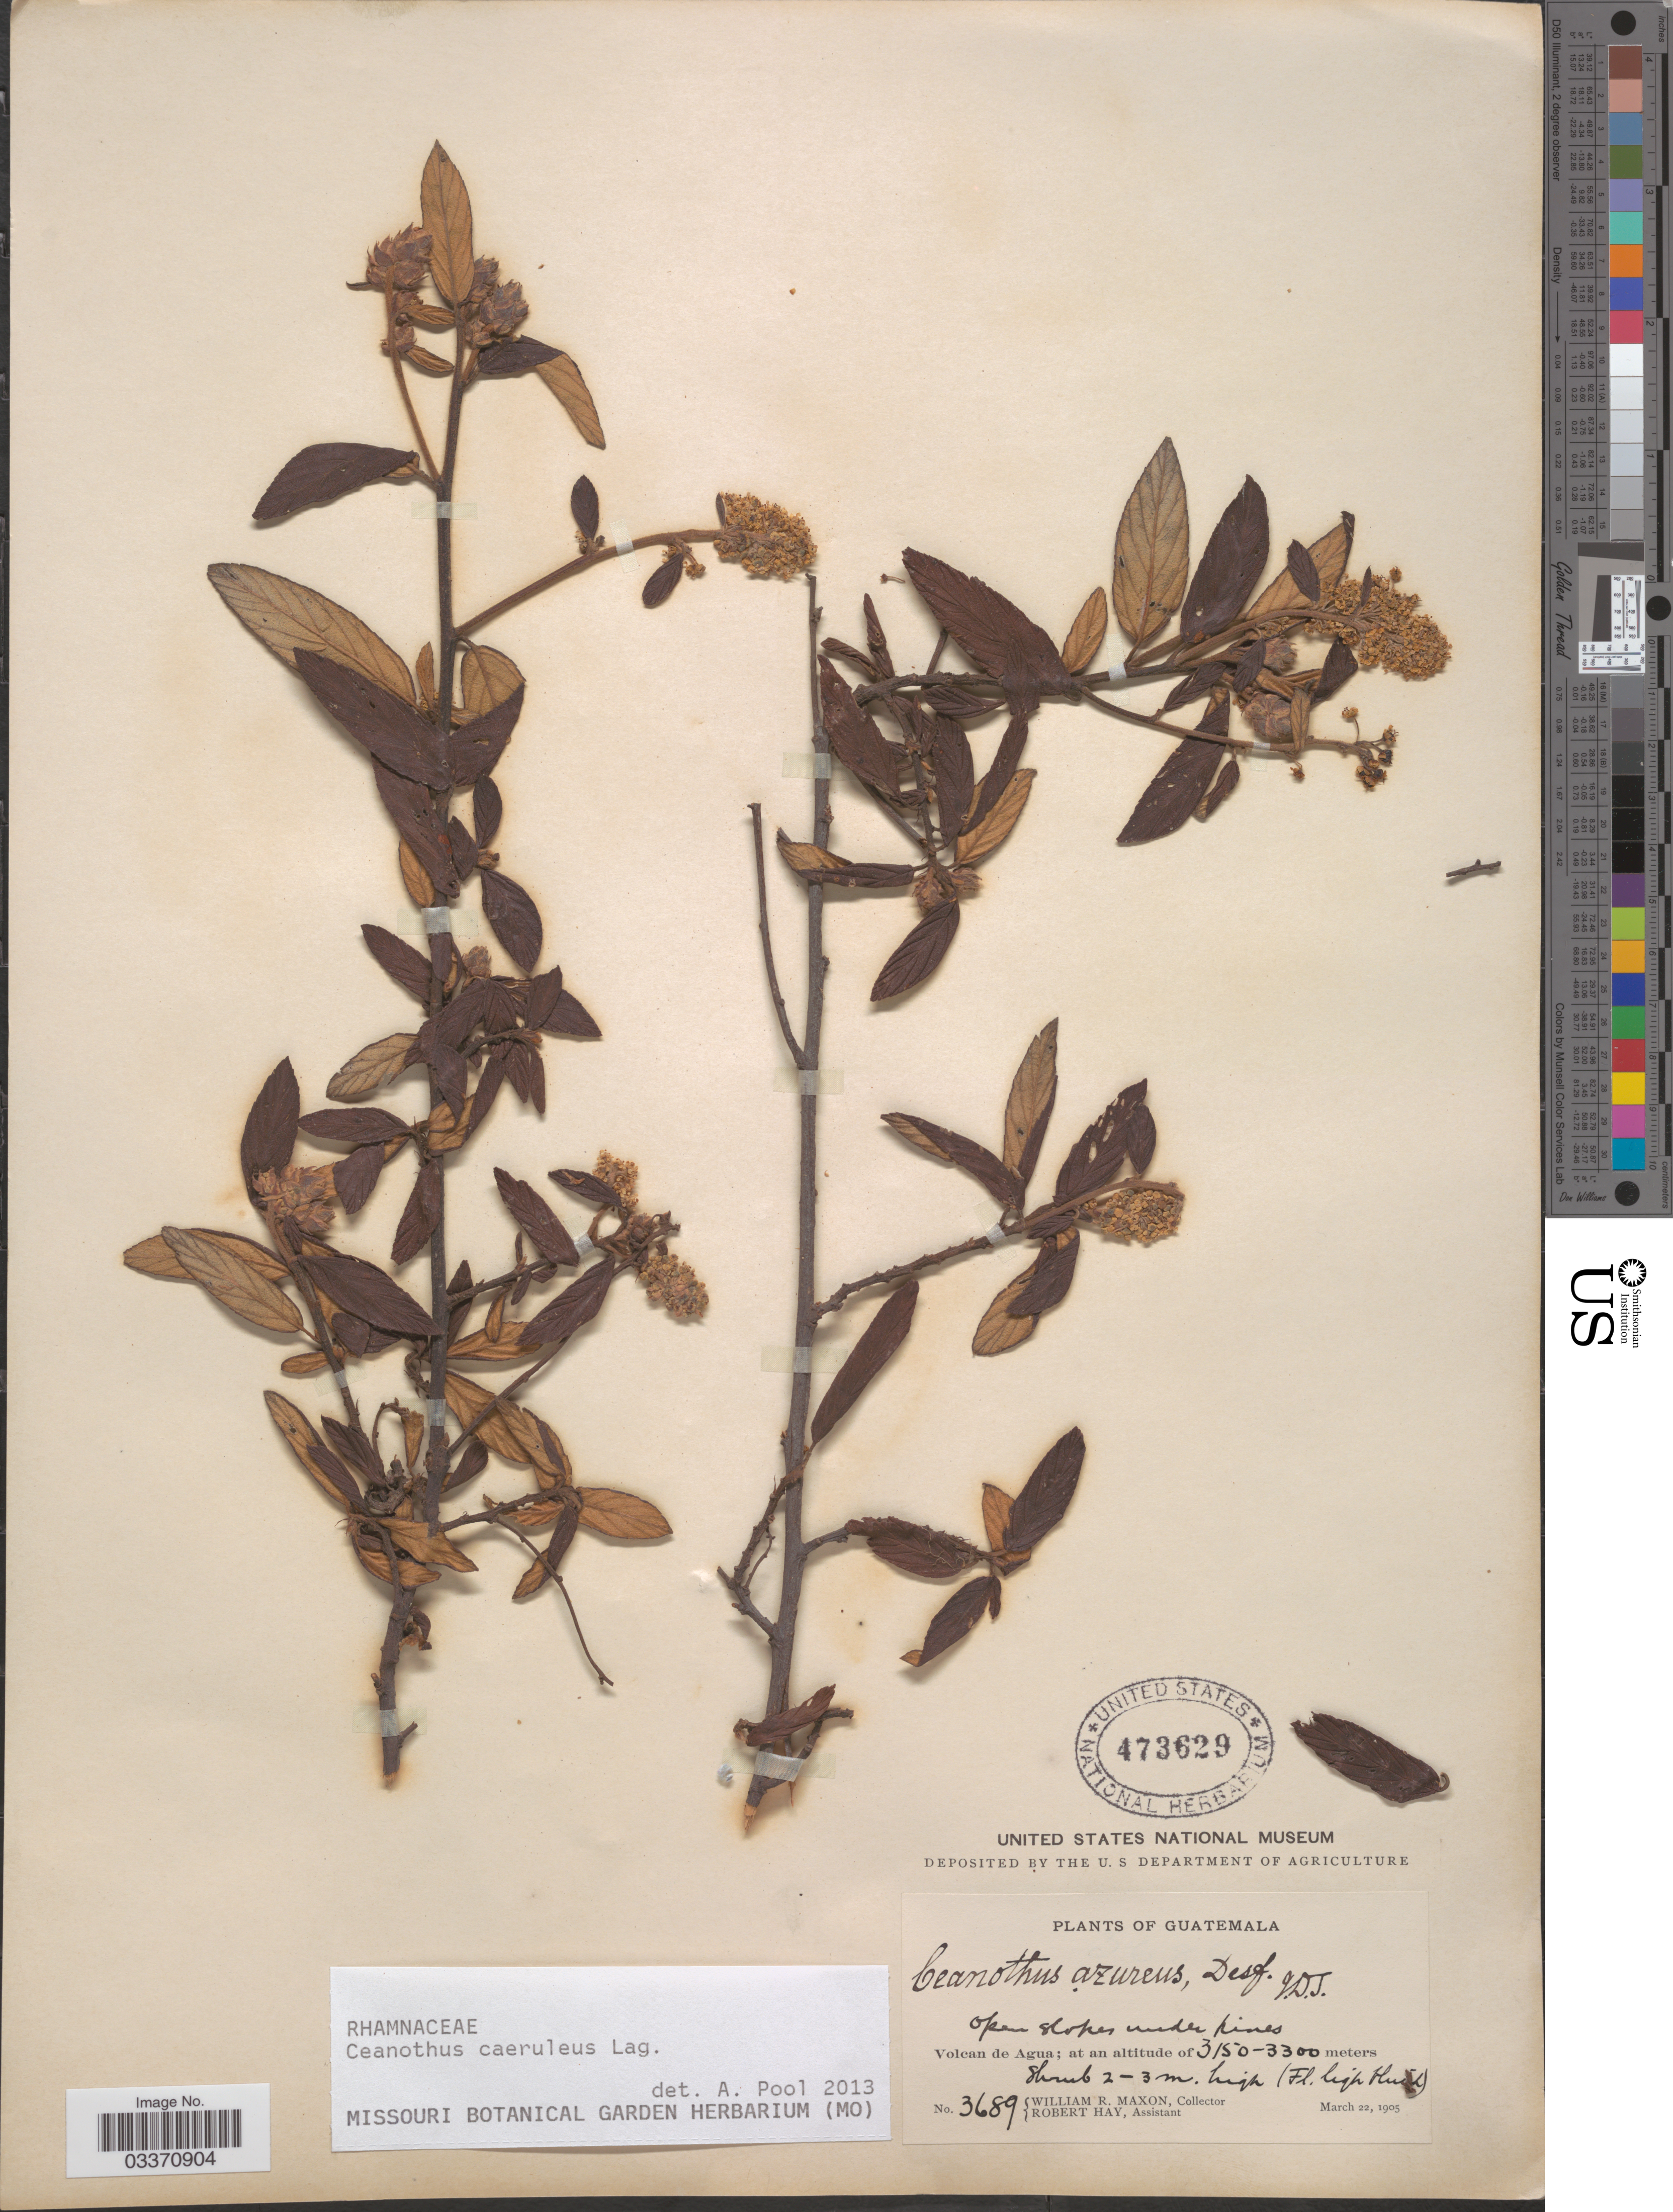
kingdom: Plantae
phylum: Tracheophyta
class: Magnoliopsida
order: Rosales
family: Rhamnaceae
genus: Ceanothus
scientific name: Ceanothus caeruleus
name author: Lag.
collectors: W. R. Maxon & R. H. Hay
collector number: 3689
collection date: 1905-03-22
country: Guatemala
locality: Volcan de Agua.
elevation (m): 3150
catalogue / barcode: US 473629